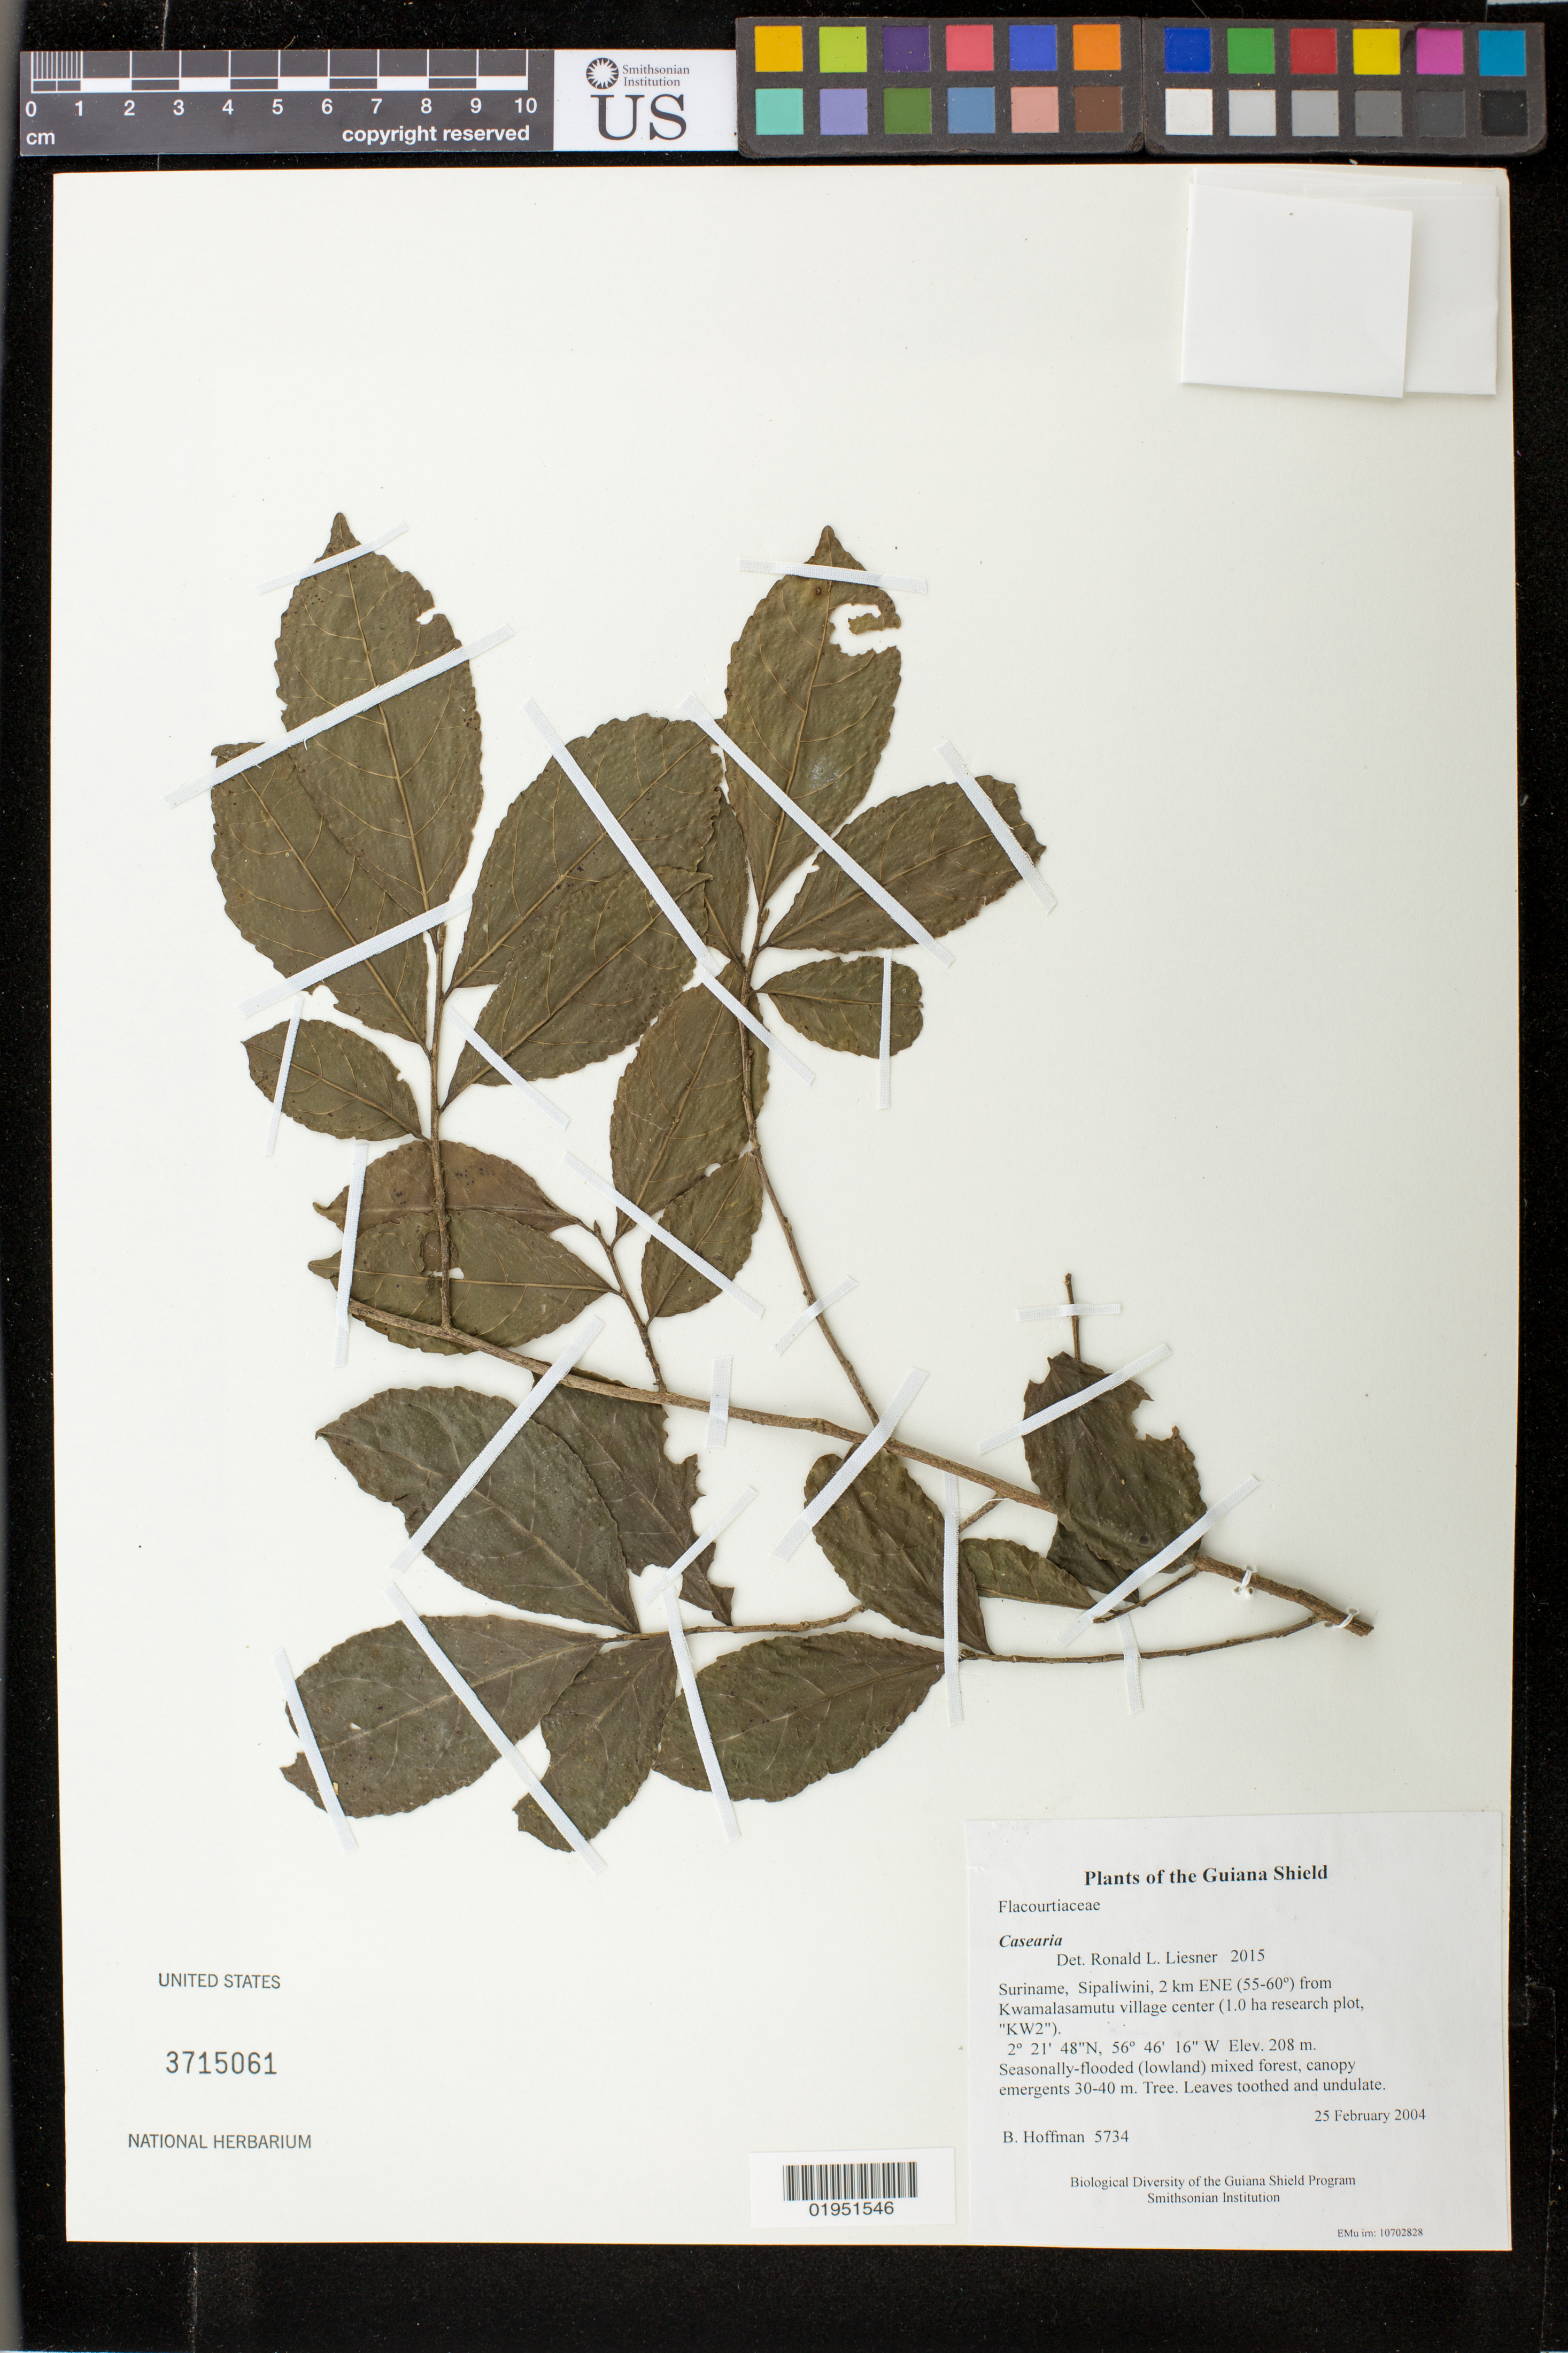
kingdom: Plantae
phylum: Tracheophyta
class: Magnoliopsida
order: Malpighiales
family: Salicaceae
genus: Casearia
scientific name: Casearia sp.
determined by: Liesner, R. L.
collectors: B. Hoffman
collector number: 5734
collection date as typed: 25 February 2004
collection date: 2004-02-25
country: Suriname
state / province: Sipaliwini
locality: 2 km ENE (55-60º) from Kwamalasamutu village center (1.0 ha research plot, "KW2")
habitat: Seasonally-flooded (lowland) mixed forest, canopy emergents 30-40 m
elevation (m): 208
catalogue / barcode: US 3715061